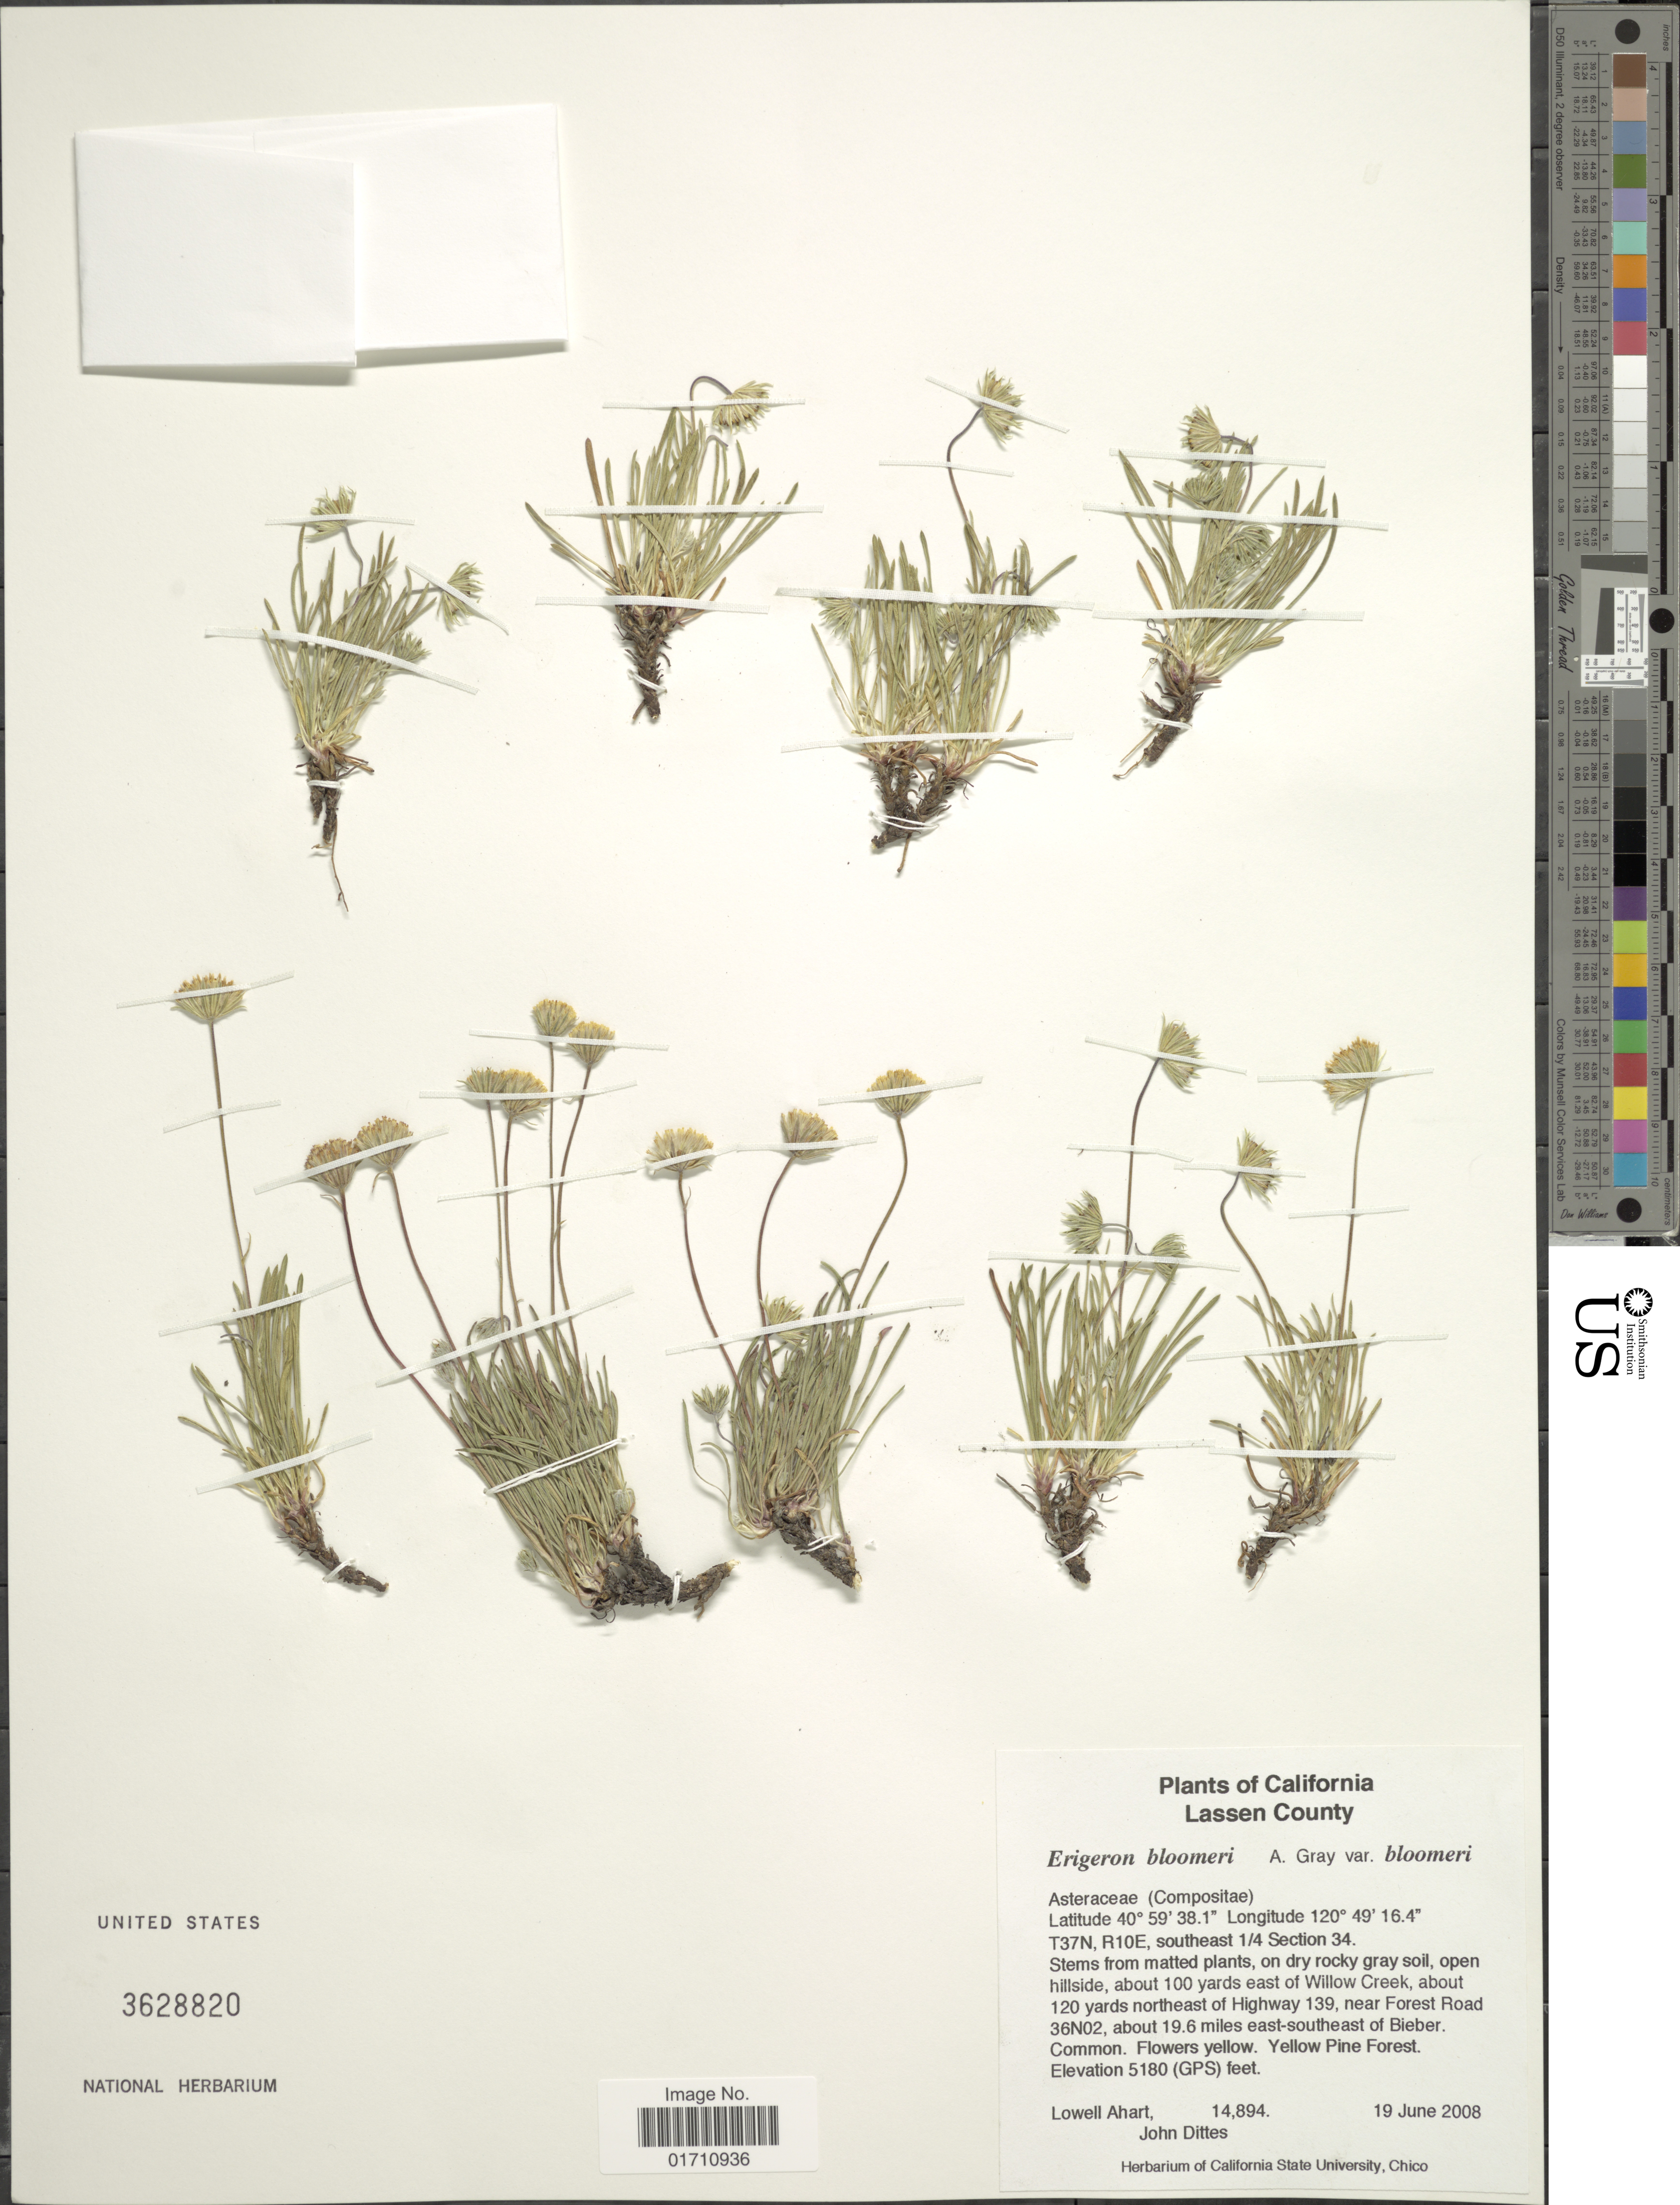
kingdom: Plantae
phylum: Tracheophyta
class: Magnoliopsida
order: Asterales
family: Asteraceae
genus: Erigeron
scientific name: Erigeron bloomeri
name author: A. Gray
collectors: L. Ahart & J. Dittes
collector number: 14894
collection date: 2008-06-19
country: United States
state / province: California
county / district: Lassen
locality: Lassen County, T37N, R10E, southeast 1/4 Section 34. open hillside, about 100 yards east of Willow Creek, about 120 yards northeast of Highway 139, near Forest Road 36N02, about 19.6 miles east-southeast of Bieber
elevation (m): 1579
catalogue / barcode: US 3628820